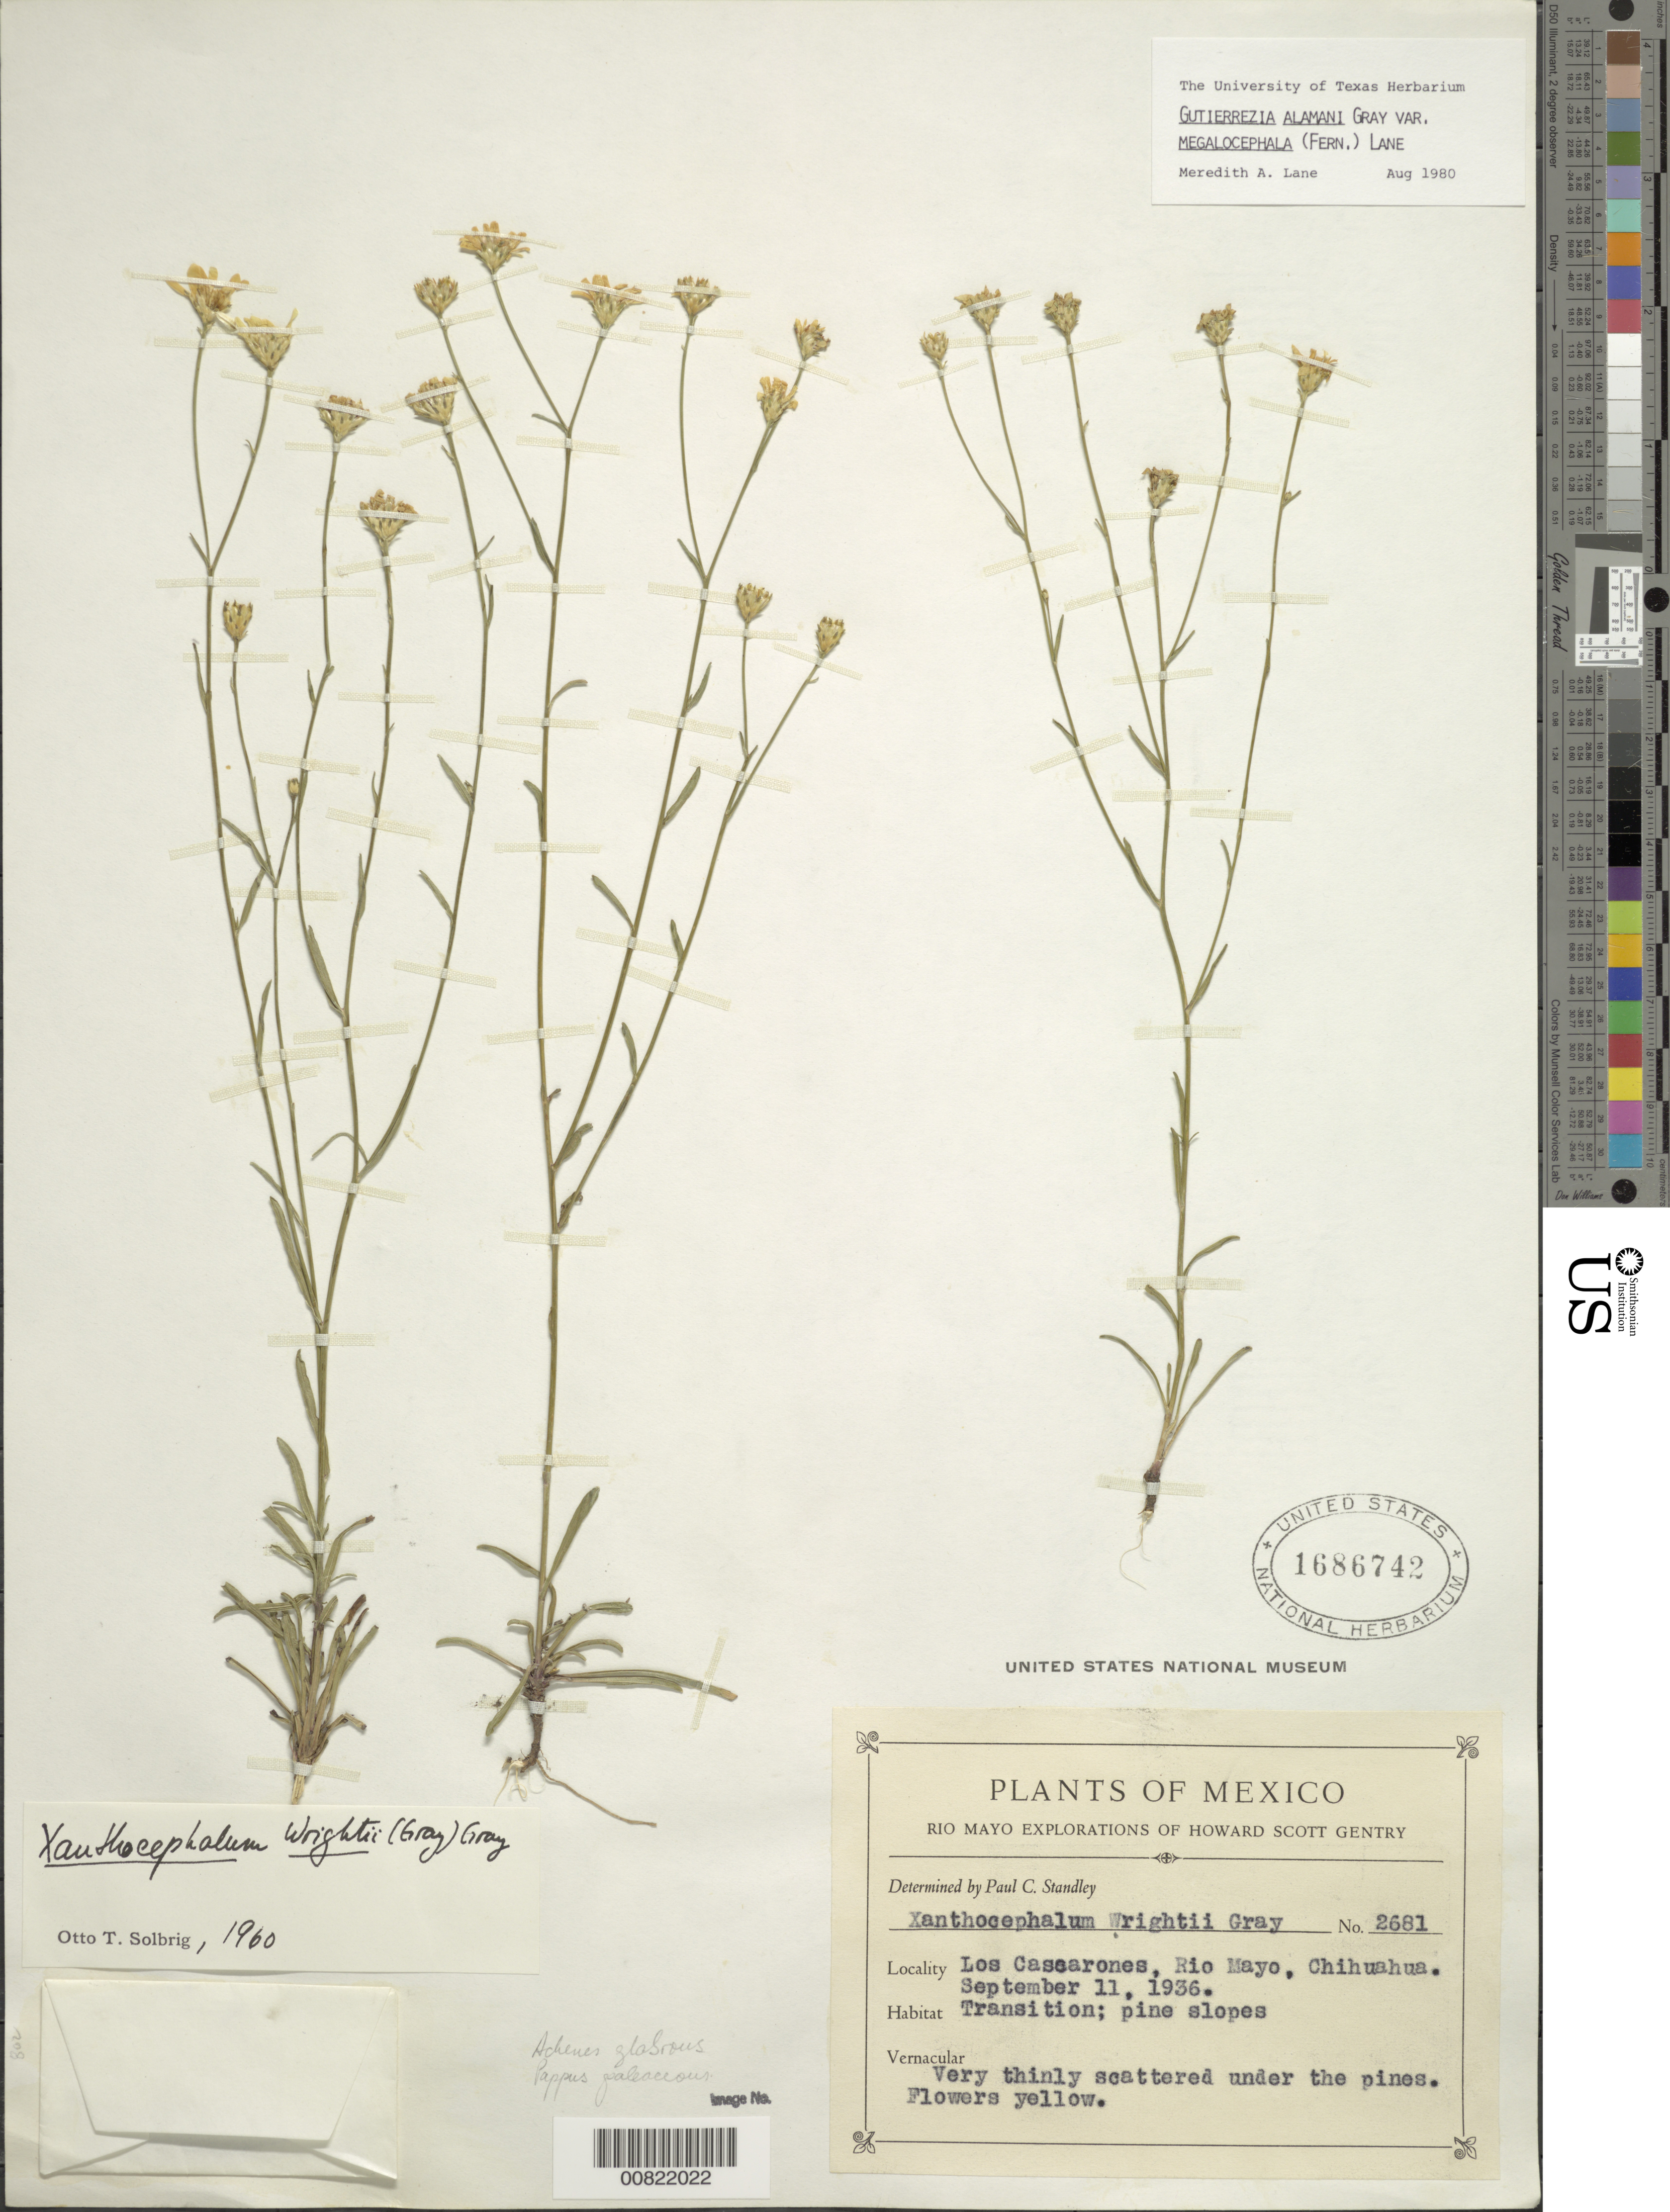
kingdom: Plantae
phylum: Tracheophyta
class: Magnoliopsida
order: Asterales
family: Asteraceae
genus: Gutierrezia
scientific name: Gutierrezia alamanii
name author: A. Gray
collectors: H. S. Gentry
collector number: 2681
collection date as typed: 11 Sep 1936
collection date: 1936-09-11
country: Mexico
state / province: Chihuahua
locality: Los Cascarones, Rio Mayo, Chihuahua.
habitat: Transition; pine slopes.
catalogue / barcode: US 1686742